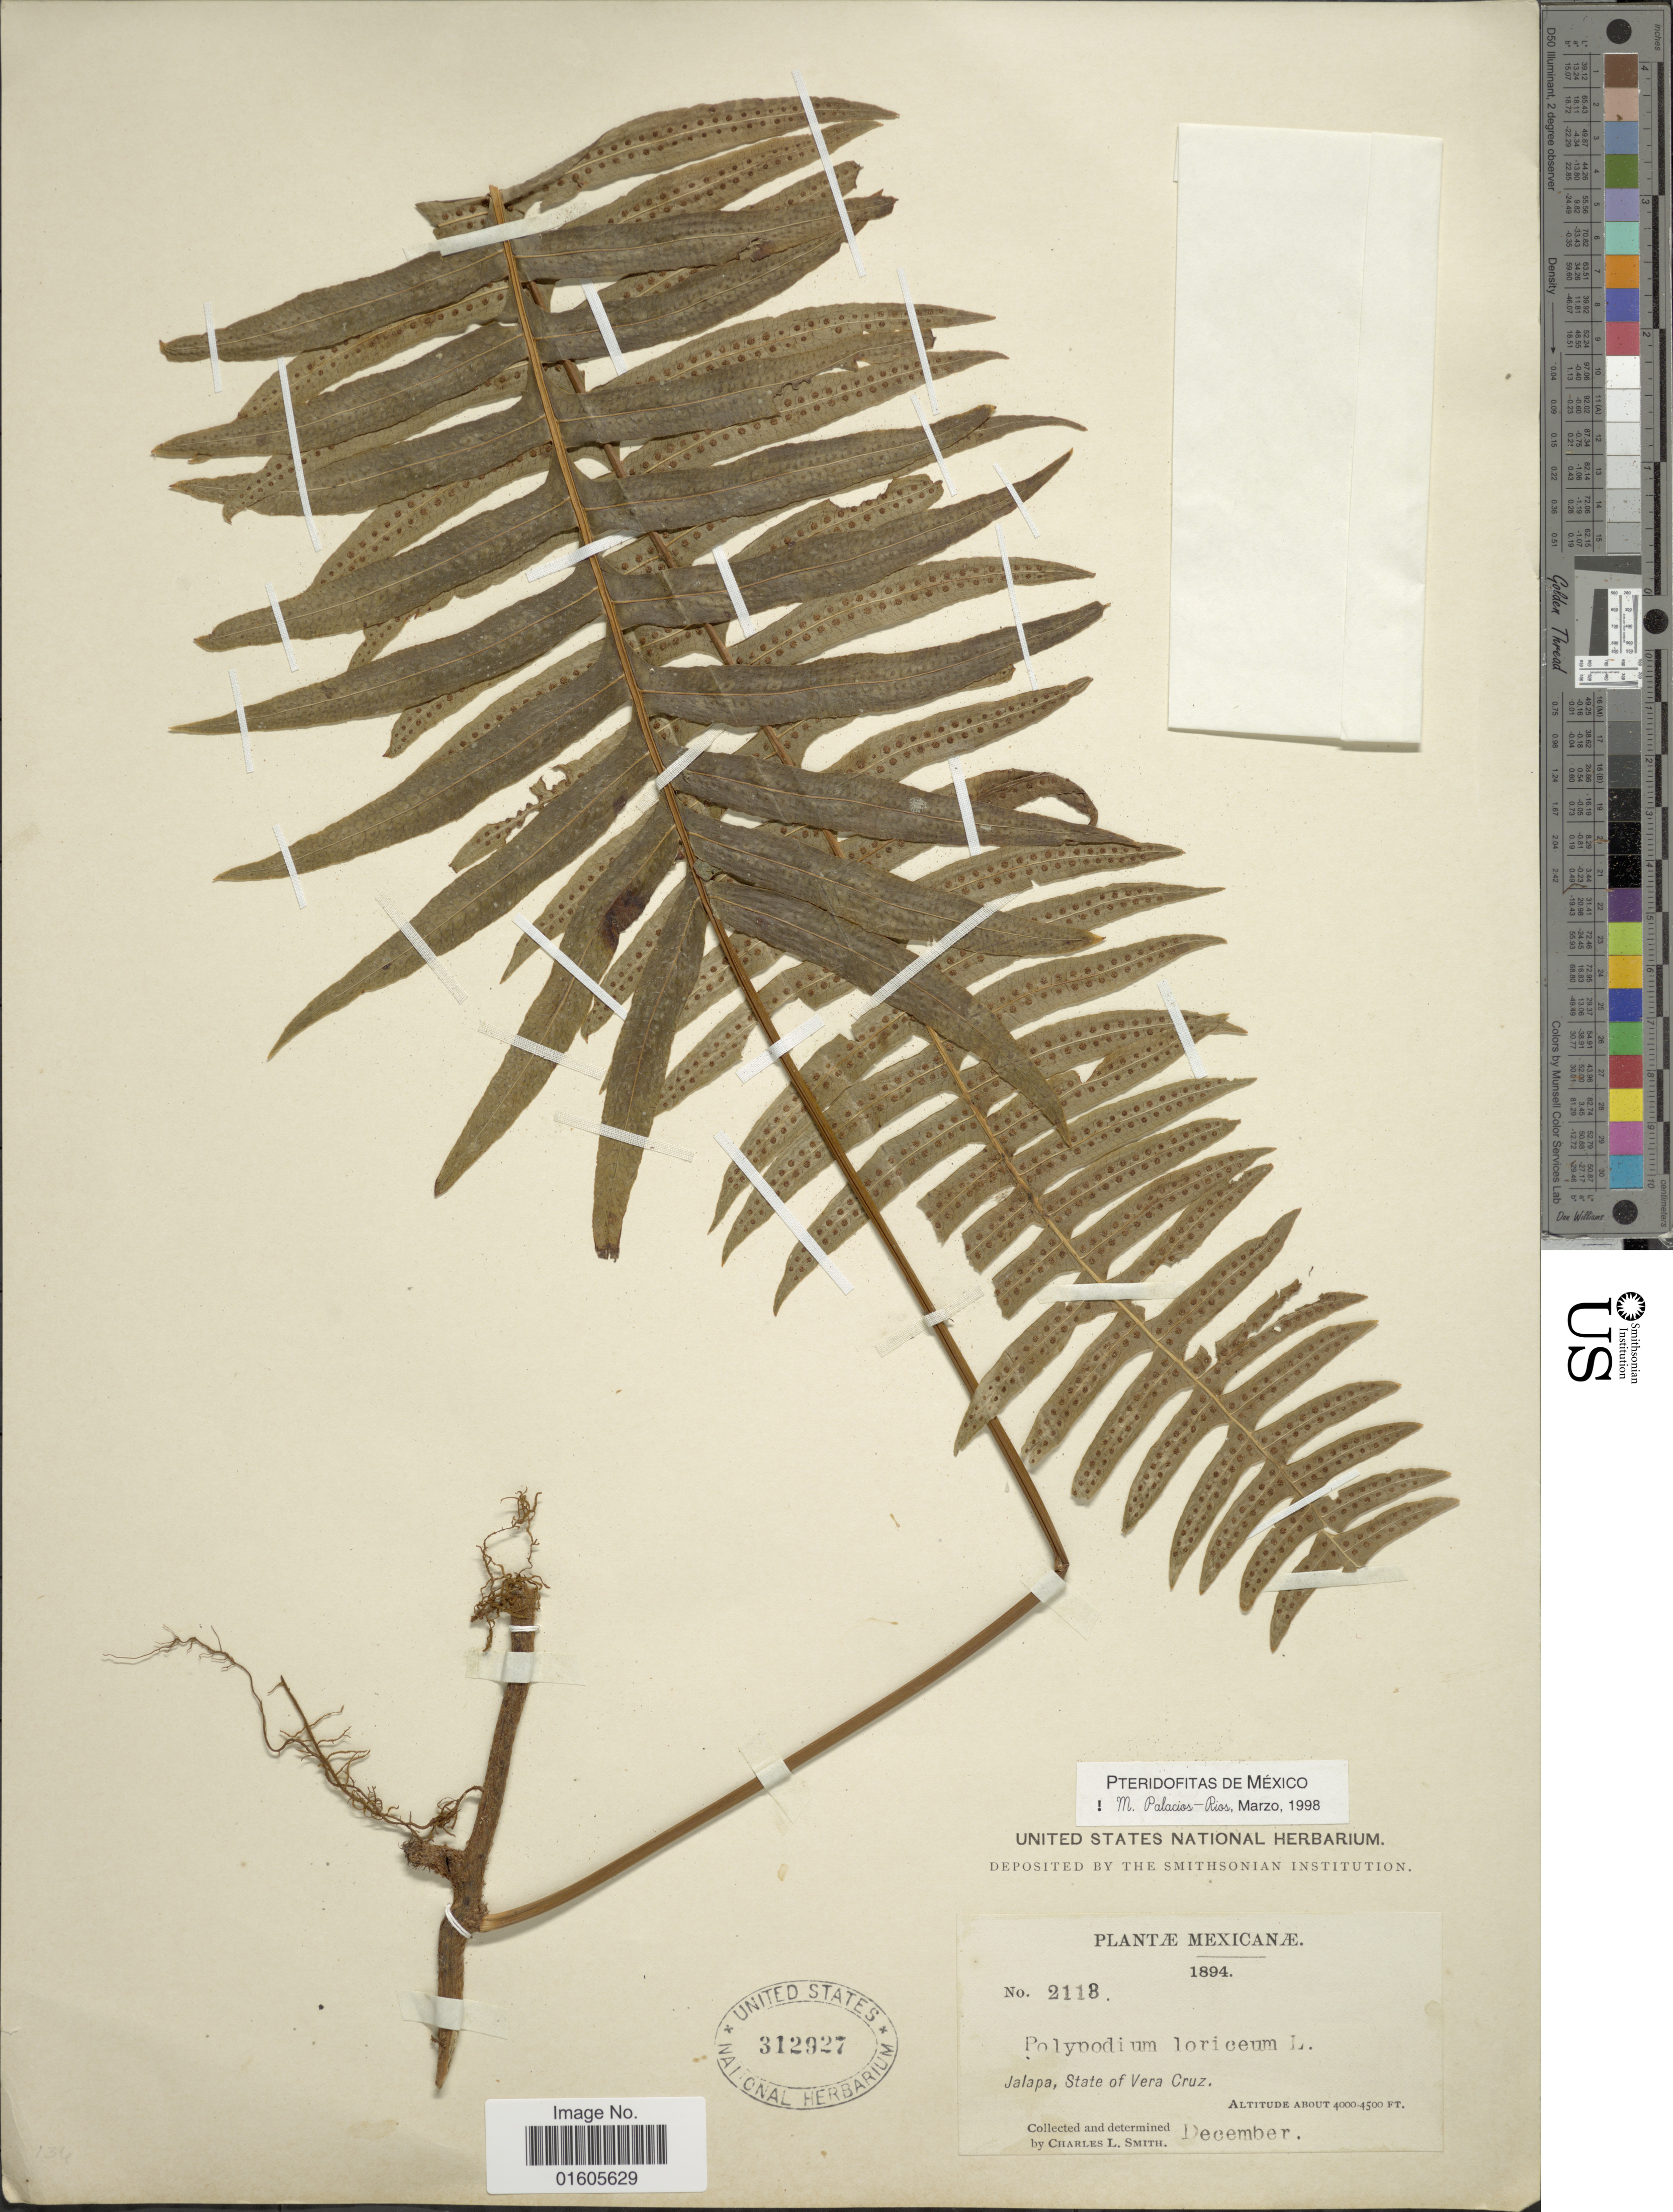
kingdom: Plantae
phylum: Tracheophyta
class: Polypodiopsida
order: Polypodiales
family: Polypodiaceae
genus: Serpocaulon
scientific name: Serpocaulon sp.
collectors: C. L. Smith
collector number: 2118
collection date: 1894-12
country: Mexico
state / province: Veracruz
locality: Jalapa, State of Vera Cruz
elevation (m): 1219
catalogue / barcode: US 312927